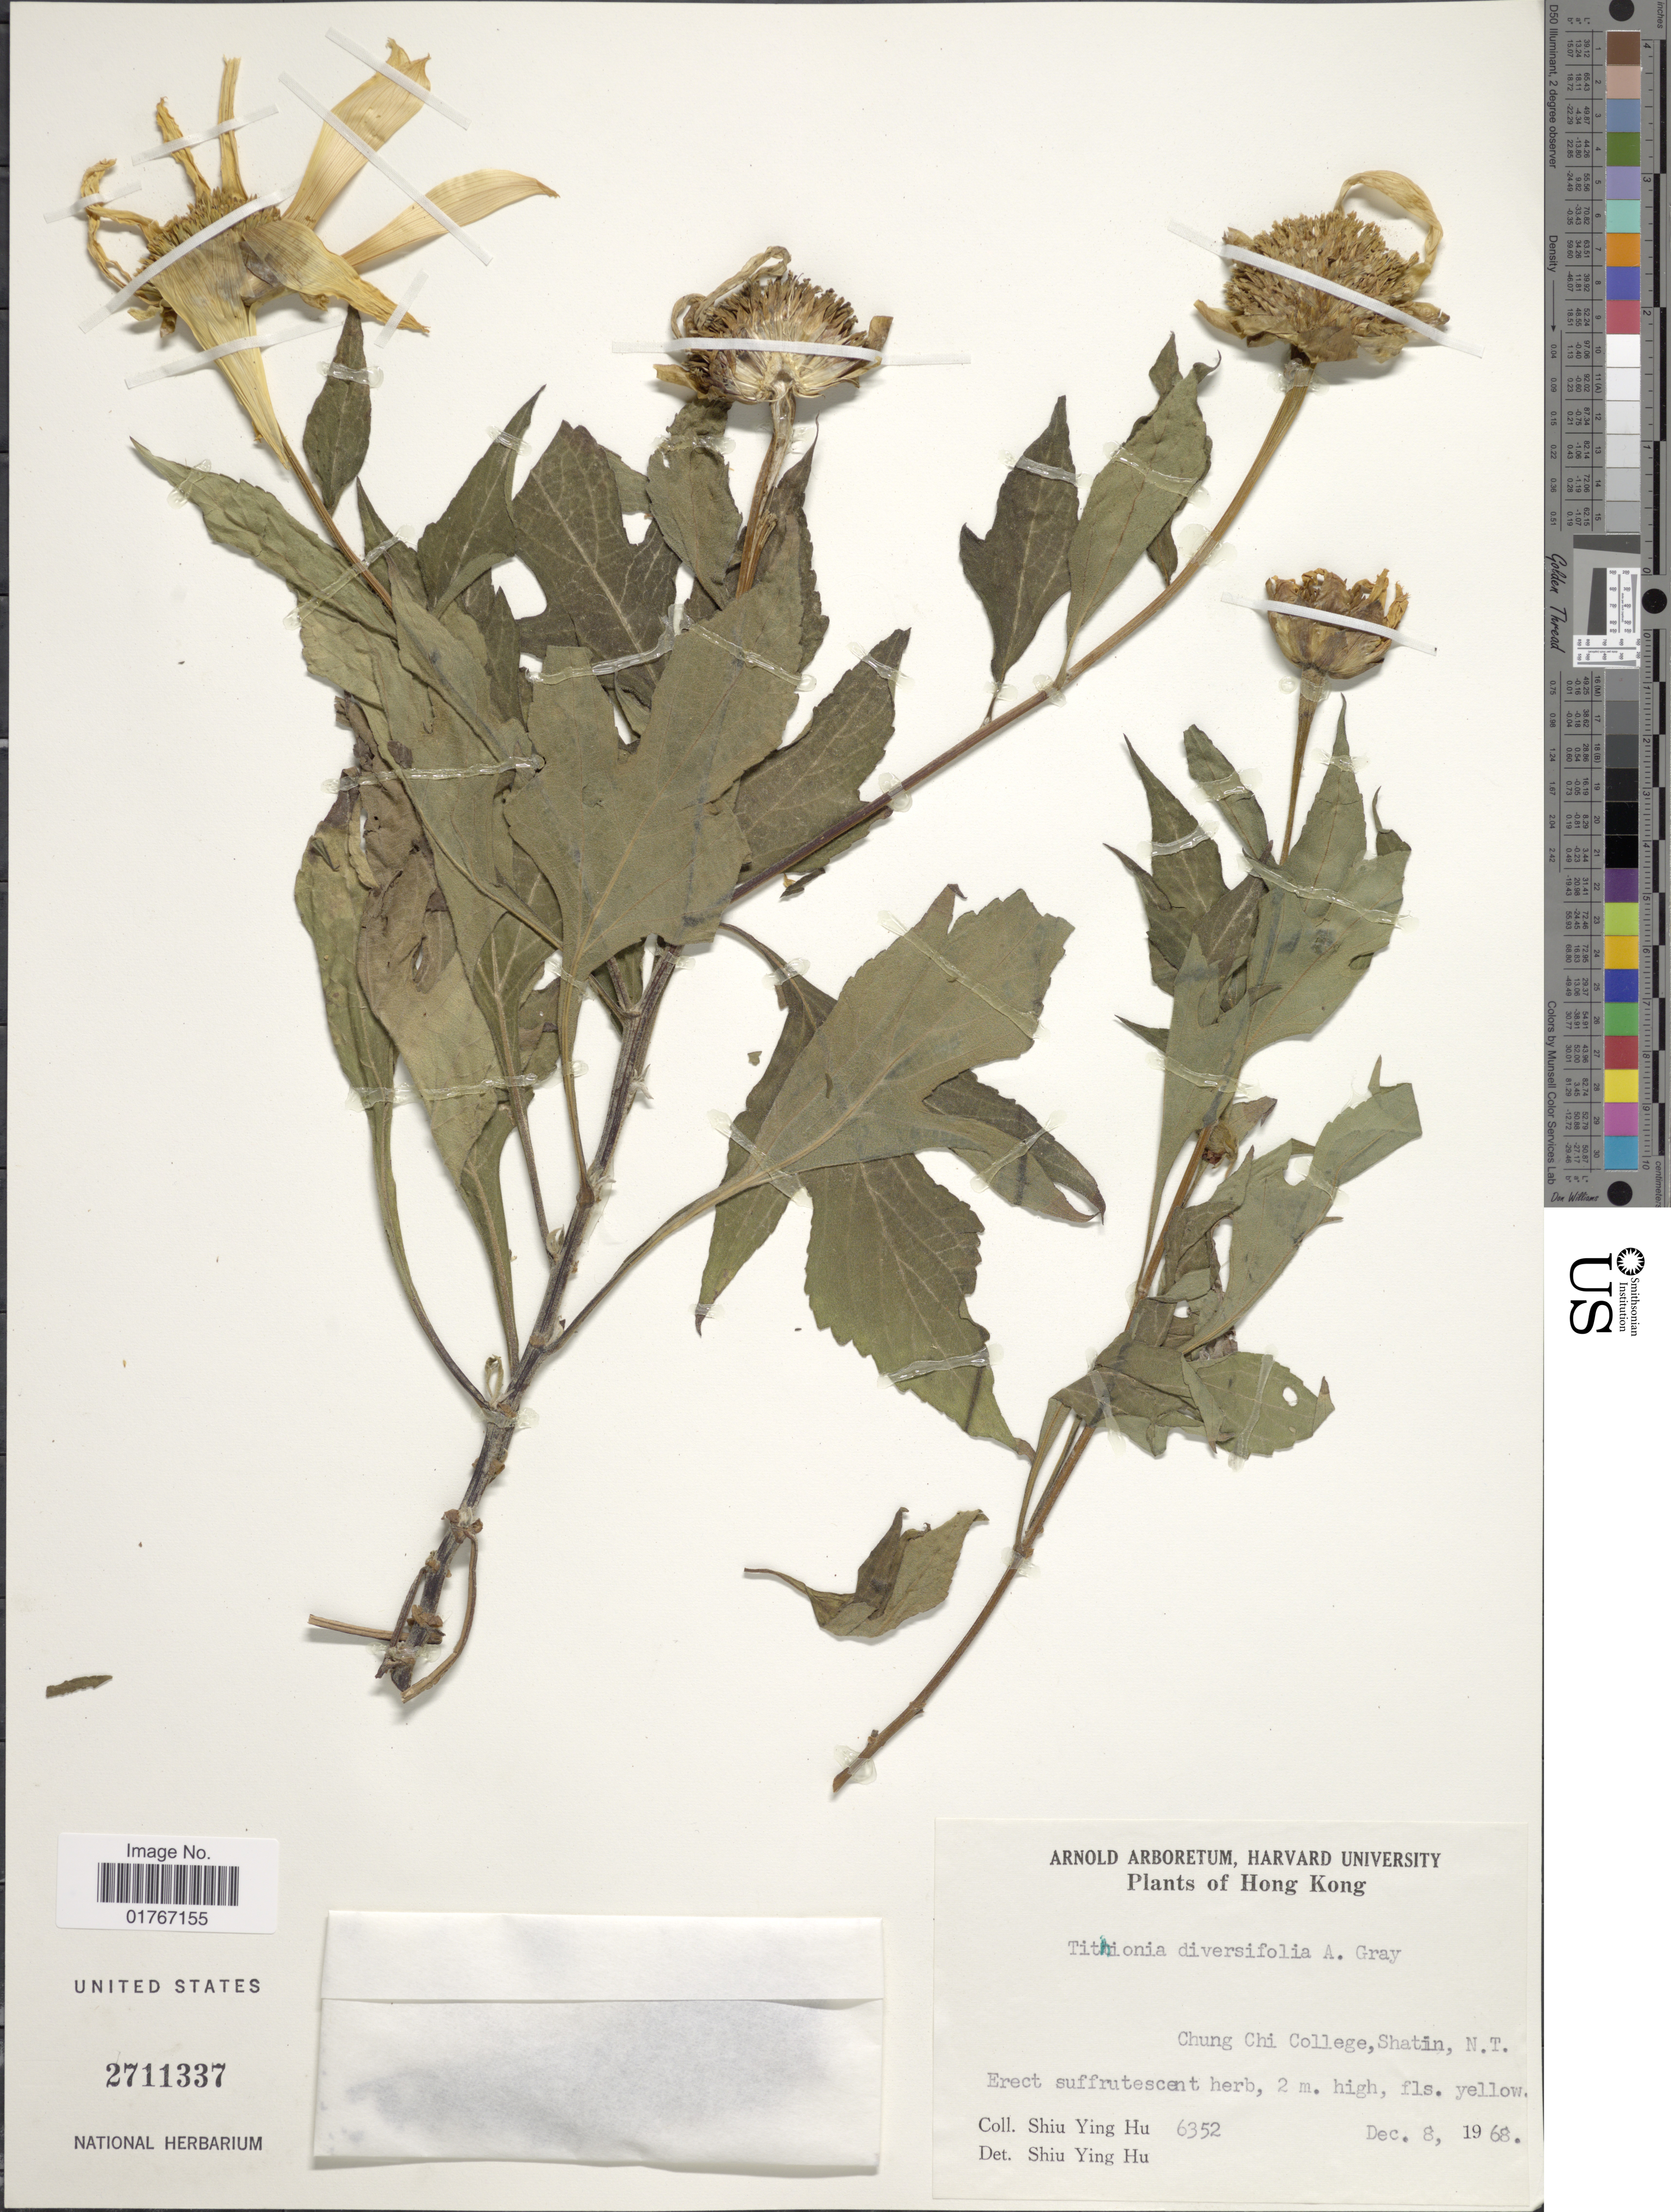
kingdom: Plantae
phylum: Tracheophyta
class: Magnoliopsida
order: Asterales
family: Asteraceae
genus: Tithonia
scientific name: Tithonia diversifolia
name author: (Hemsl.) A. Gray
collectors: S. Y. Hu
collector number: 6352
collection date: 1968-12-08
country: China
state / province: Hong Kong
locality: Chung Chi College, Shatin, N.T.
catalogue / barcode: US 2711337